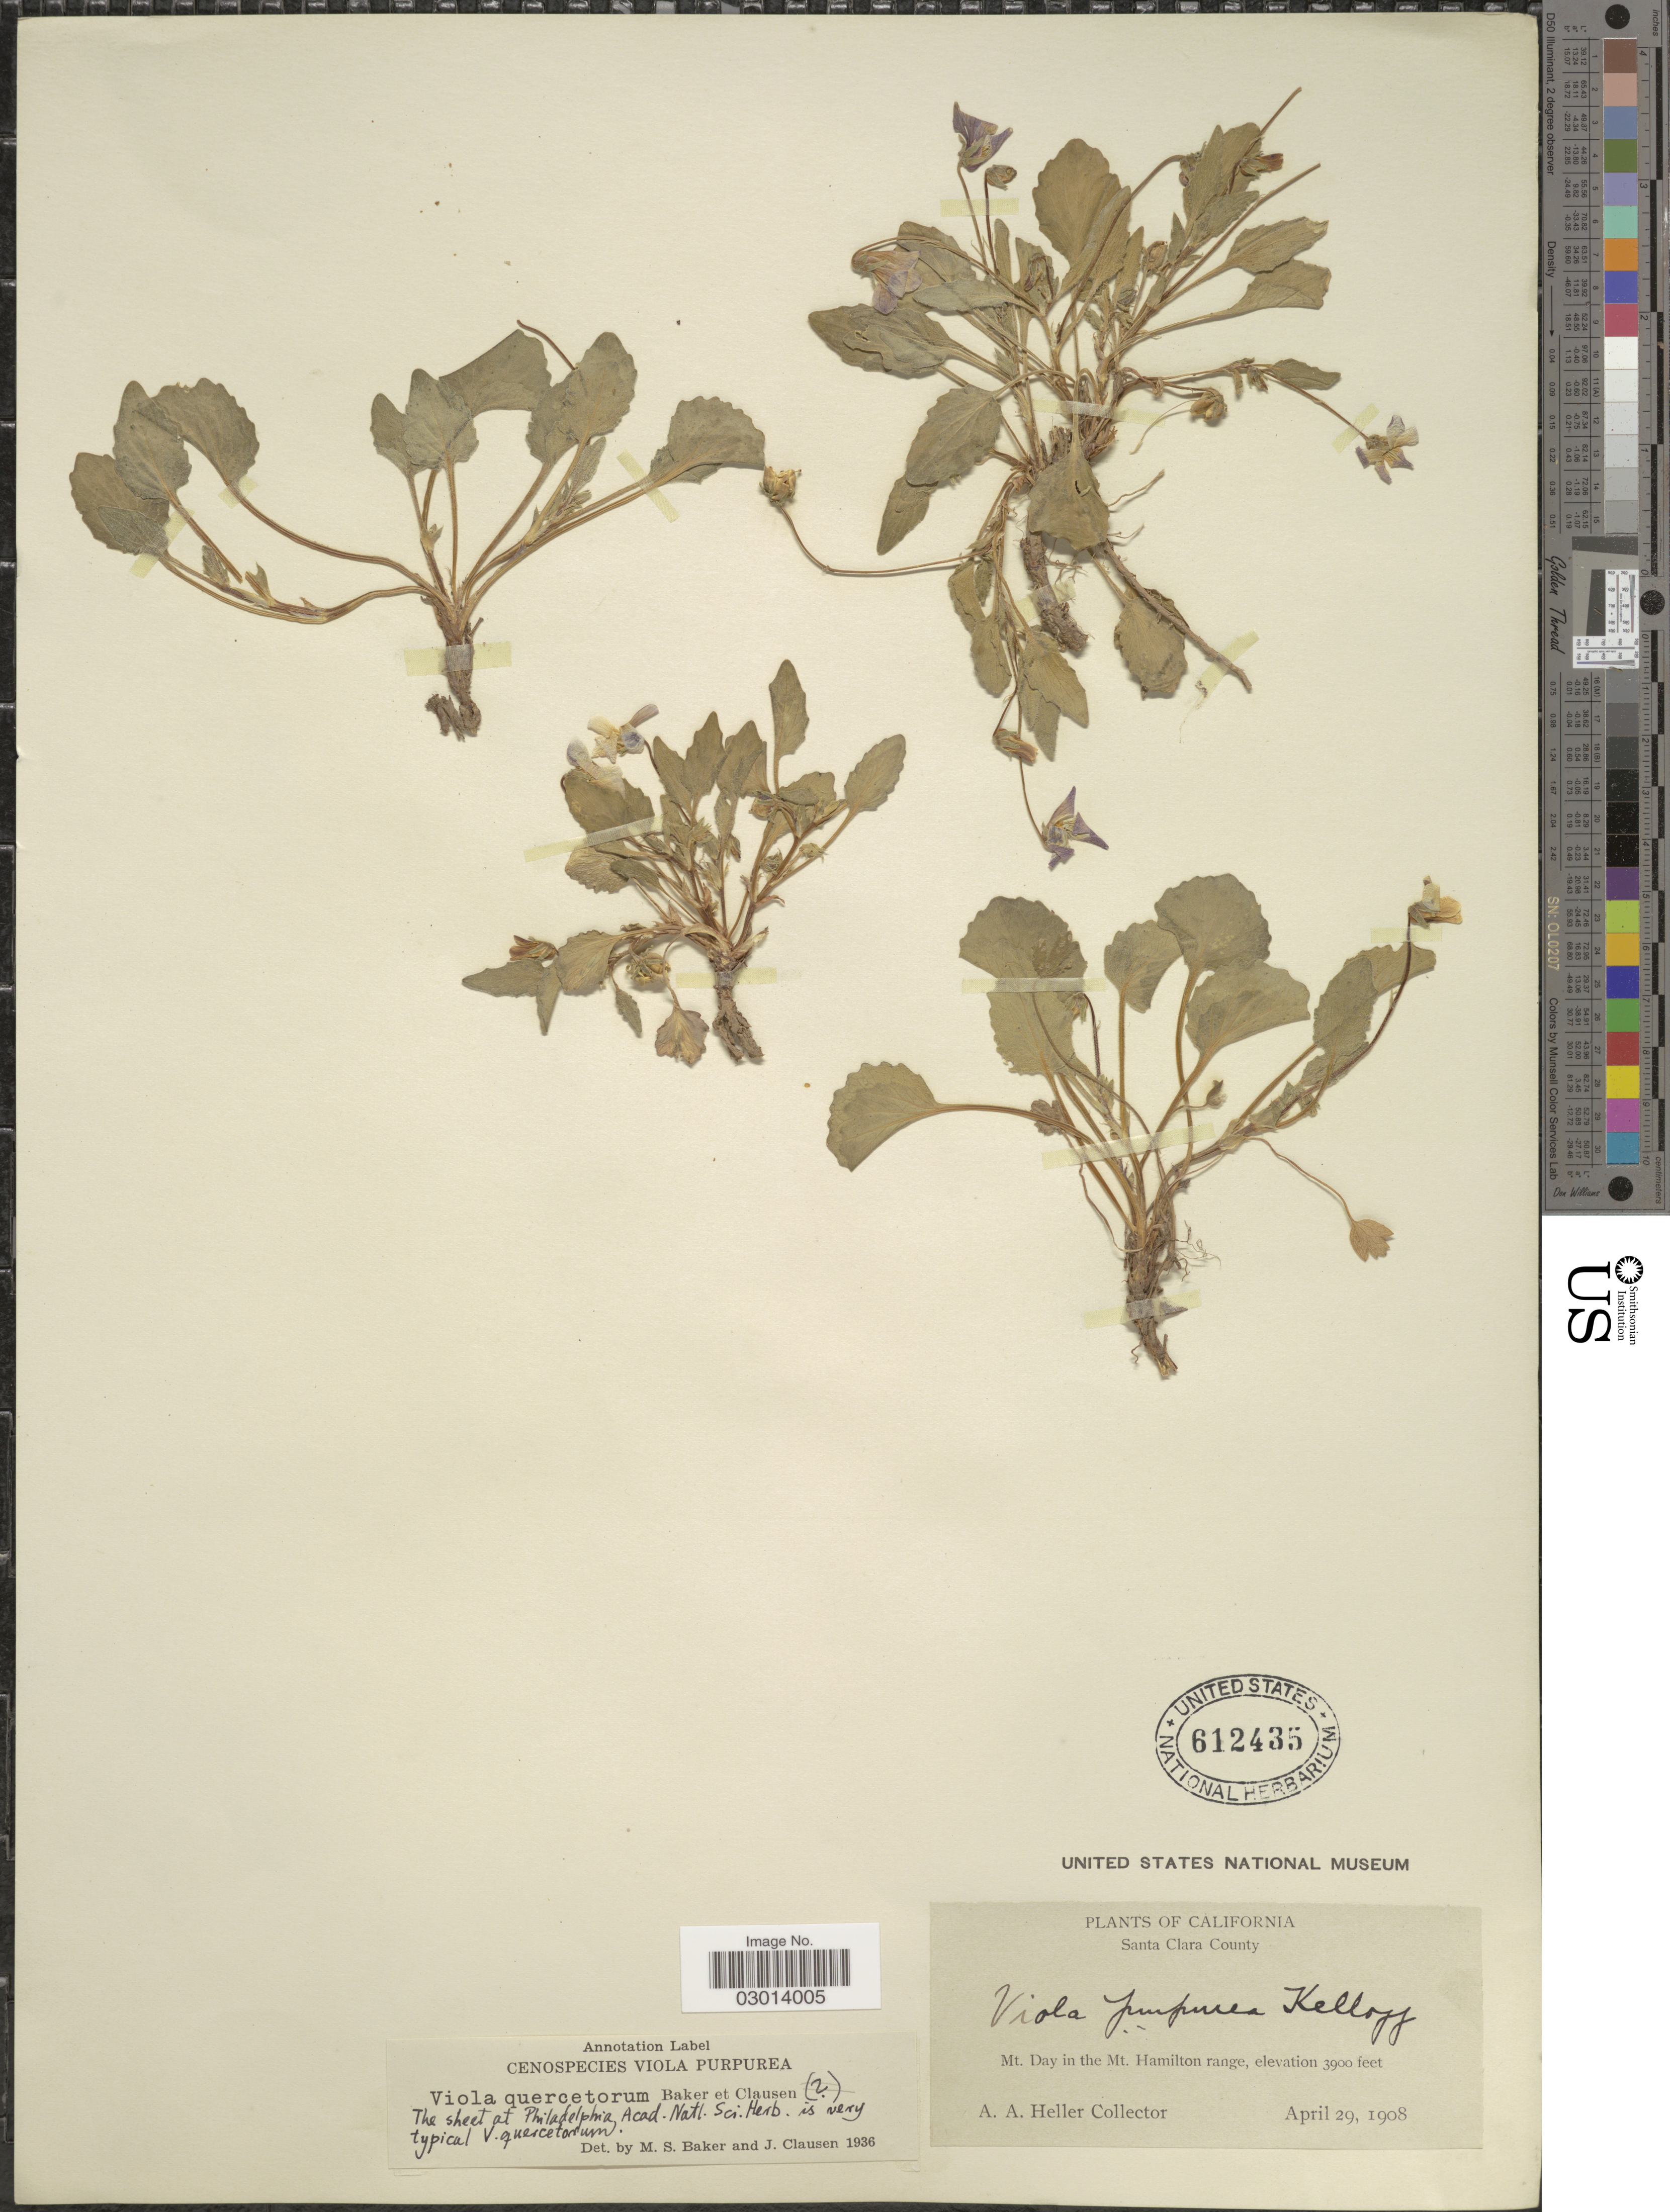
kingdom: Plantae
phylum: Tracheophyta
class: Magnoliopsida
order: Malpighiales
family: Violaceae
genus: Viola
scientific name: Viola quercetorum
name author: M.S. Baker & J.C. Clausen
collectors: A. A. Heller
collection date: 1908-04-29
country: United States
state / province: California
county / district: Santa Clara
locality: Santa Clara County. Mt. Day in the Mt. Hamilton range.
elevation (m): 1189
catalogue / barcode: US 612435